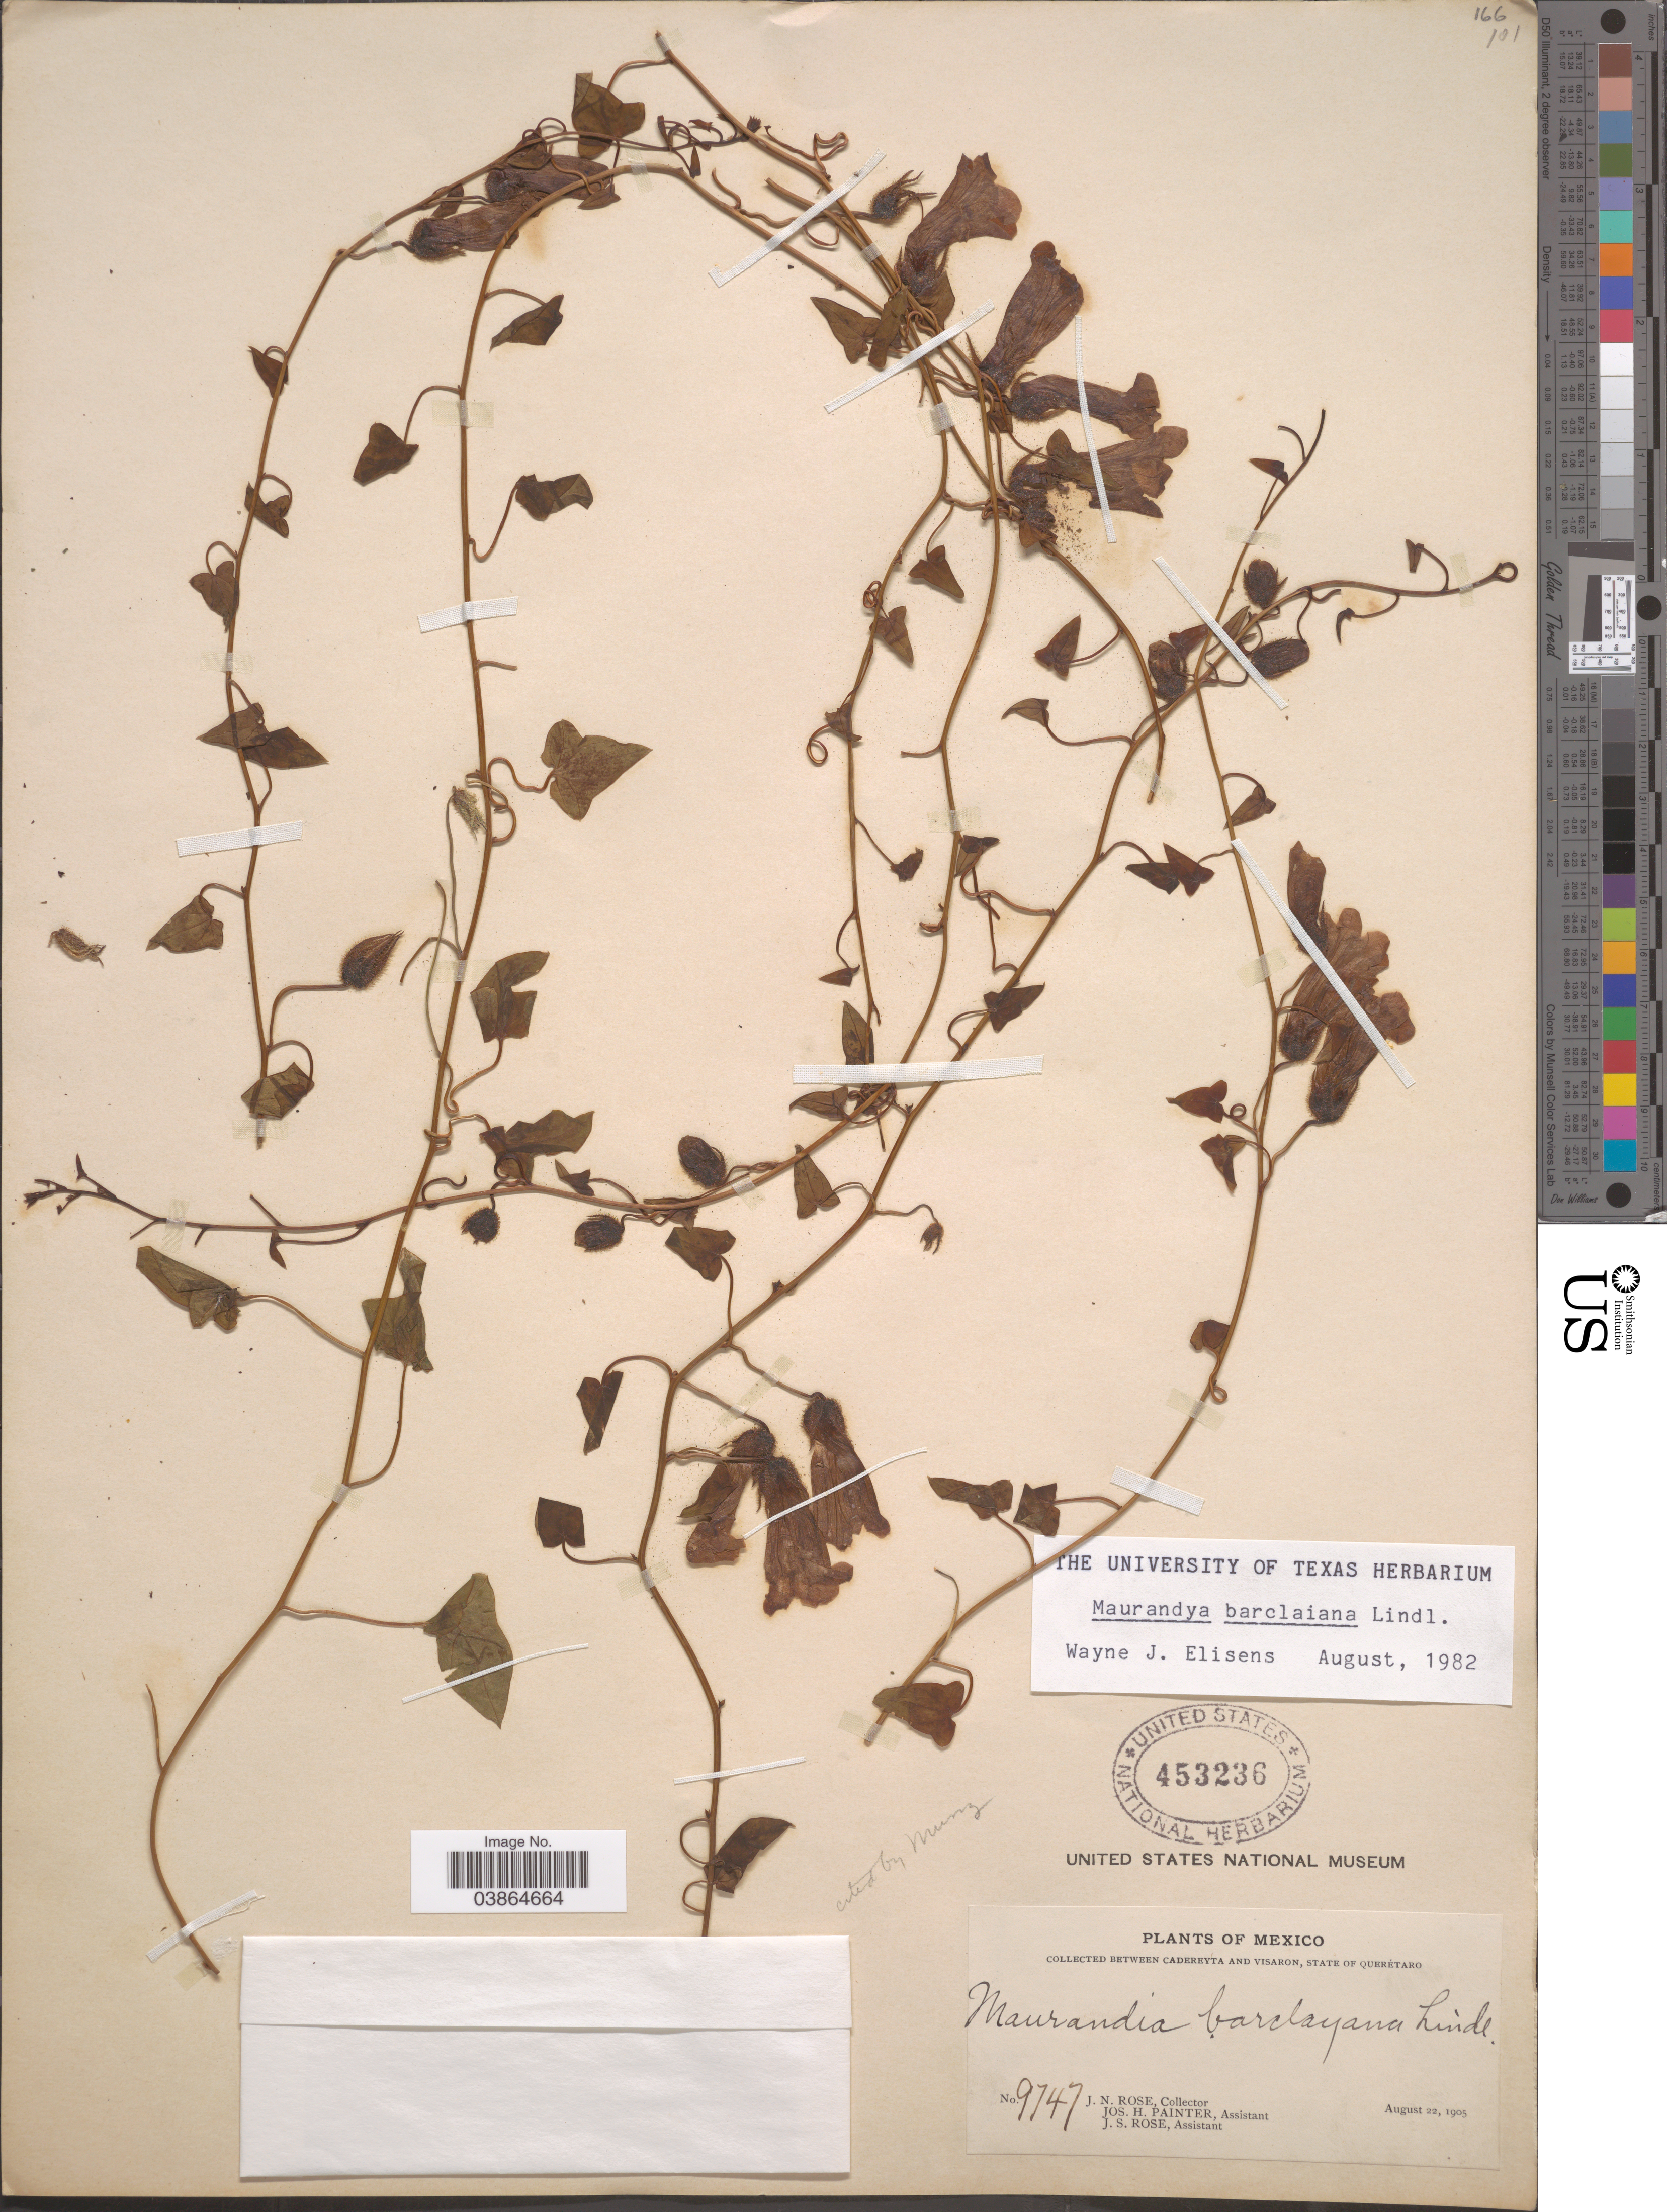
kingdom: Plantae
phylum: Tracheophyta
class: Magnoliopsida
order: Lamiales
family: Plantaginaceae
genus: Maurandya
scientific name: Maurandya barclayana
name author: Lindl.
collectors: J. N. Rose, J. H. Painter & J. S. Rose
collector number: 9747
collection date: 1905-08-22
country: Mexico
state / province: Querétaro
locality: Between Cadereyta and Visaron.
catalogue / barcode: US 453236